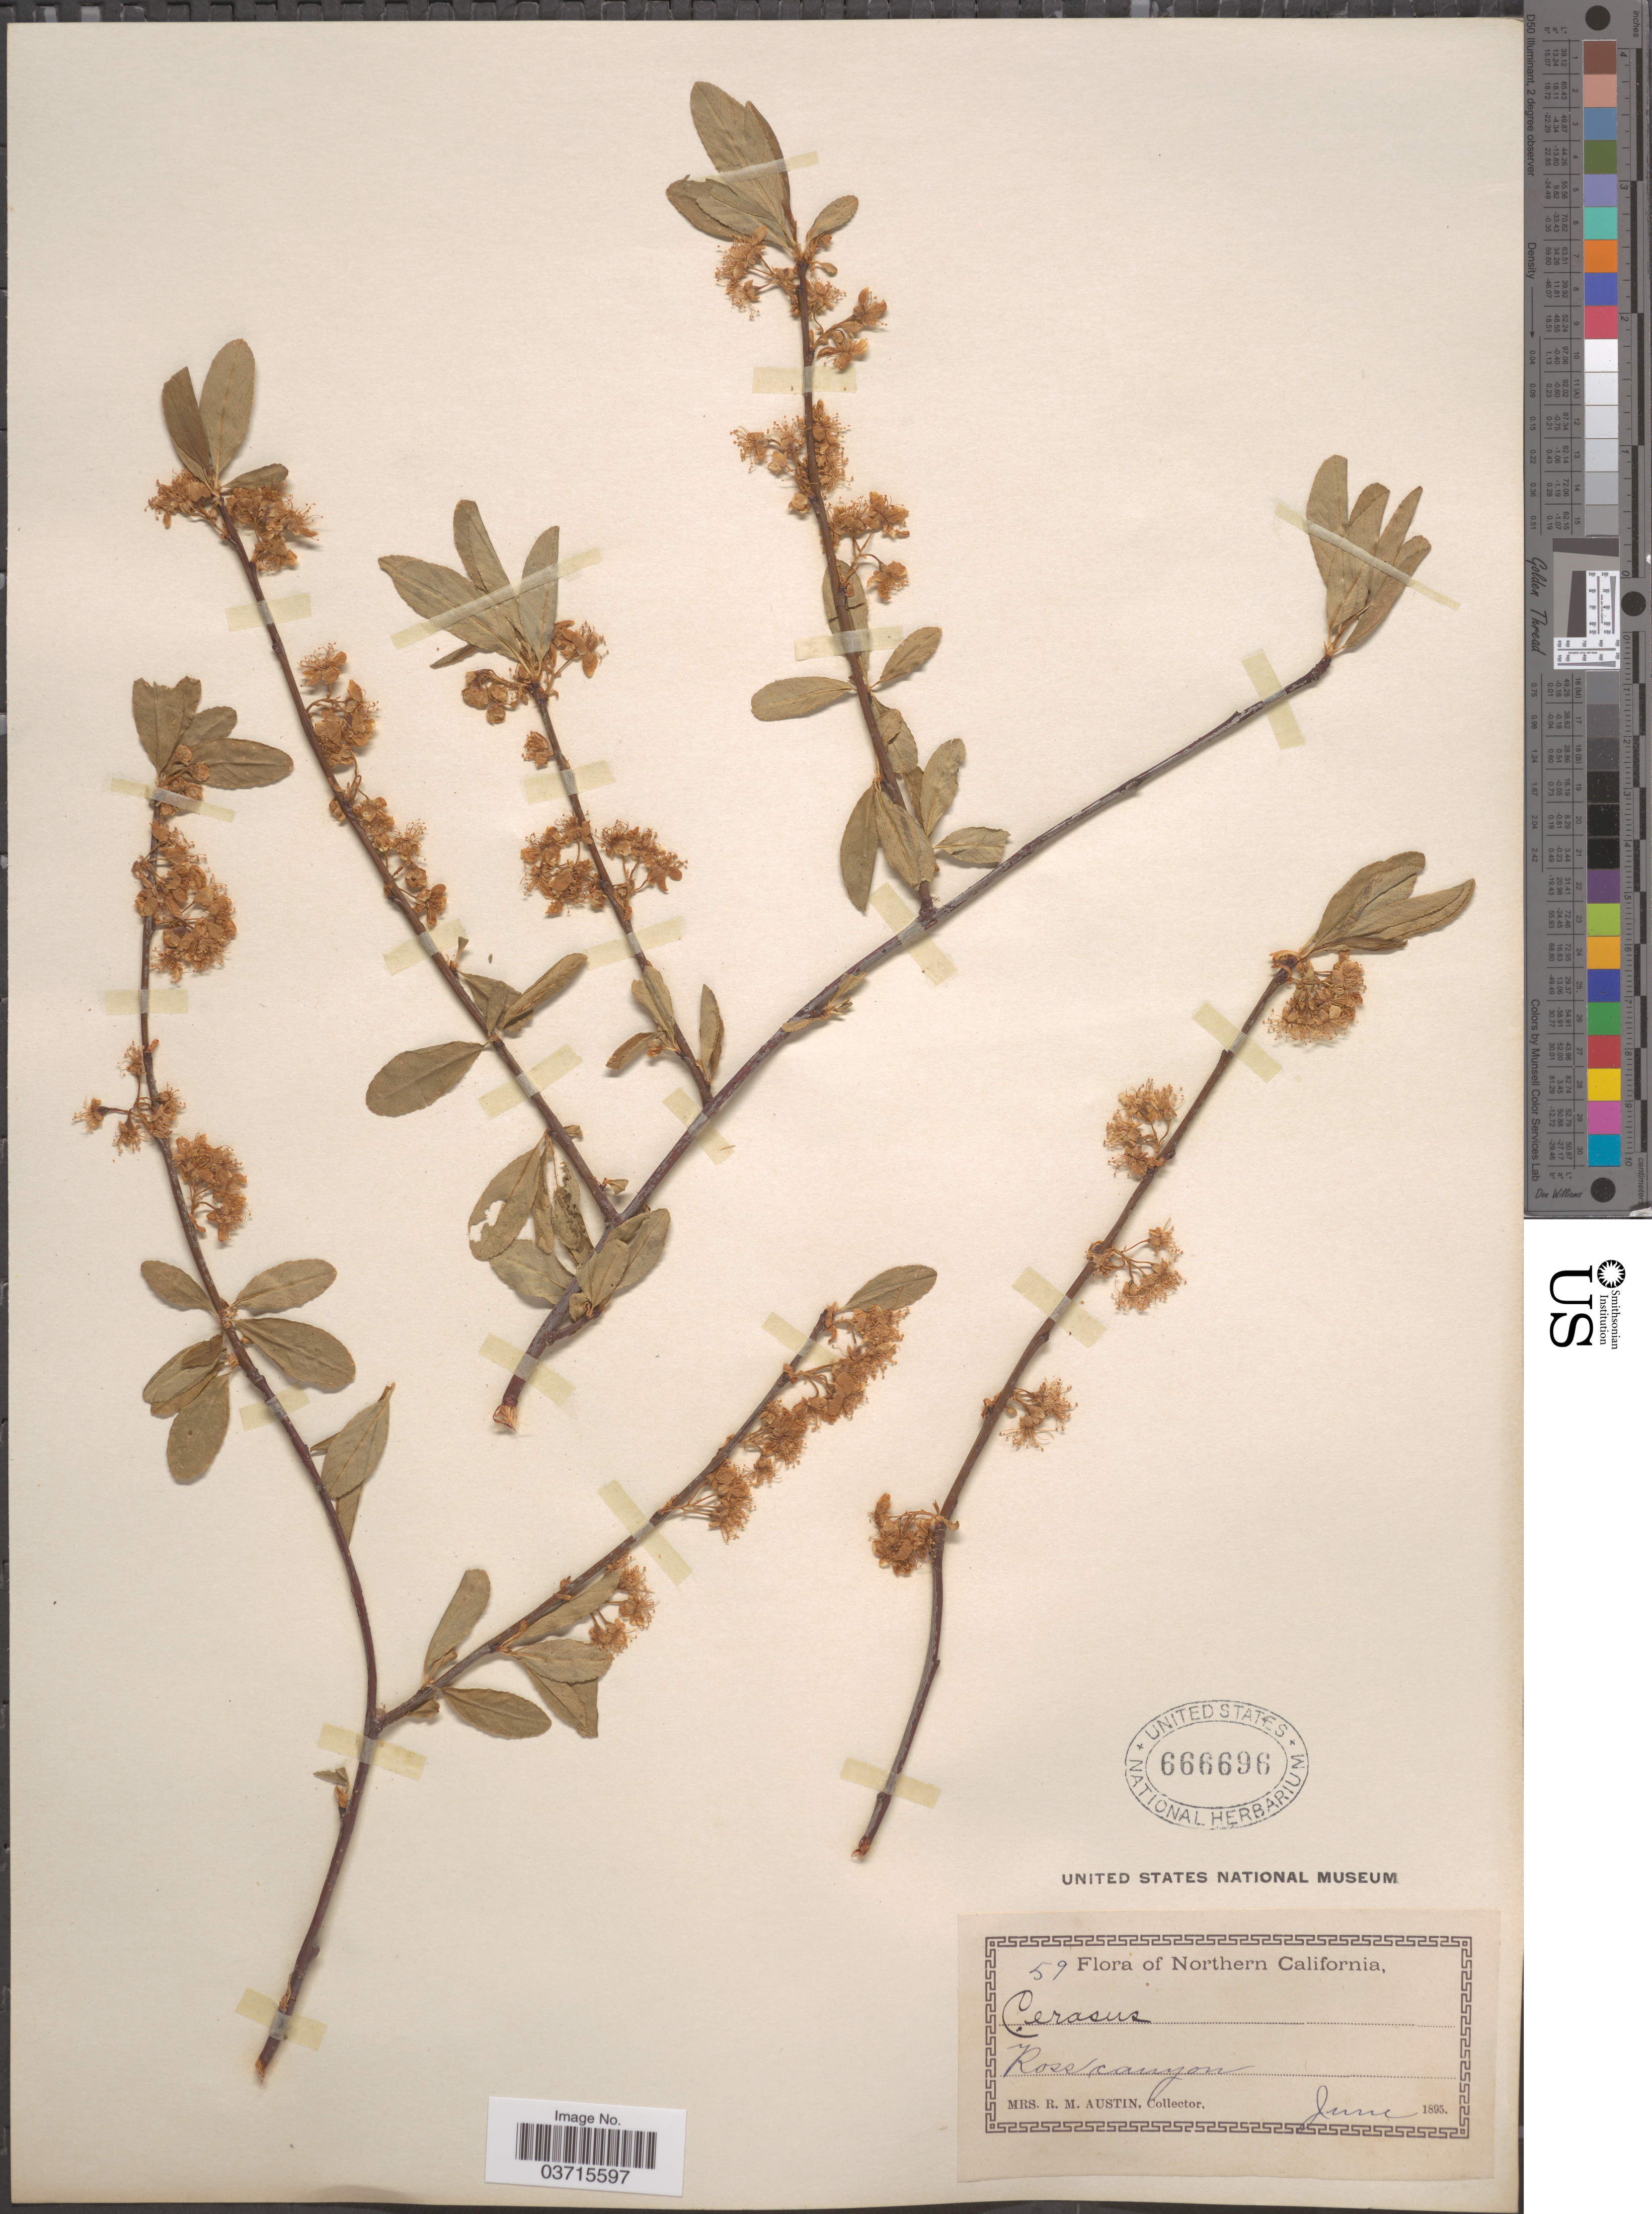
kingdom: Plantae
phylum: Tracheophyta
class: Magnoliopsida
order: Rosales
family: Rosaceae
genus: Prunus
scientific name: Prunus emarginata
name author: (Douglas ex Hook.) Eaton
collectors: R. Austin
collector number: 59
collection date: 1895-06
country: United States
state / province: California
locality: Northern California. Ross canyon.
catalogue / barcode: US 666696